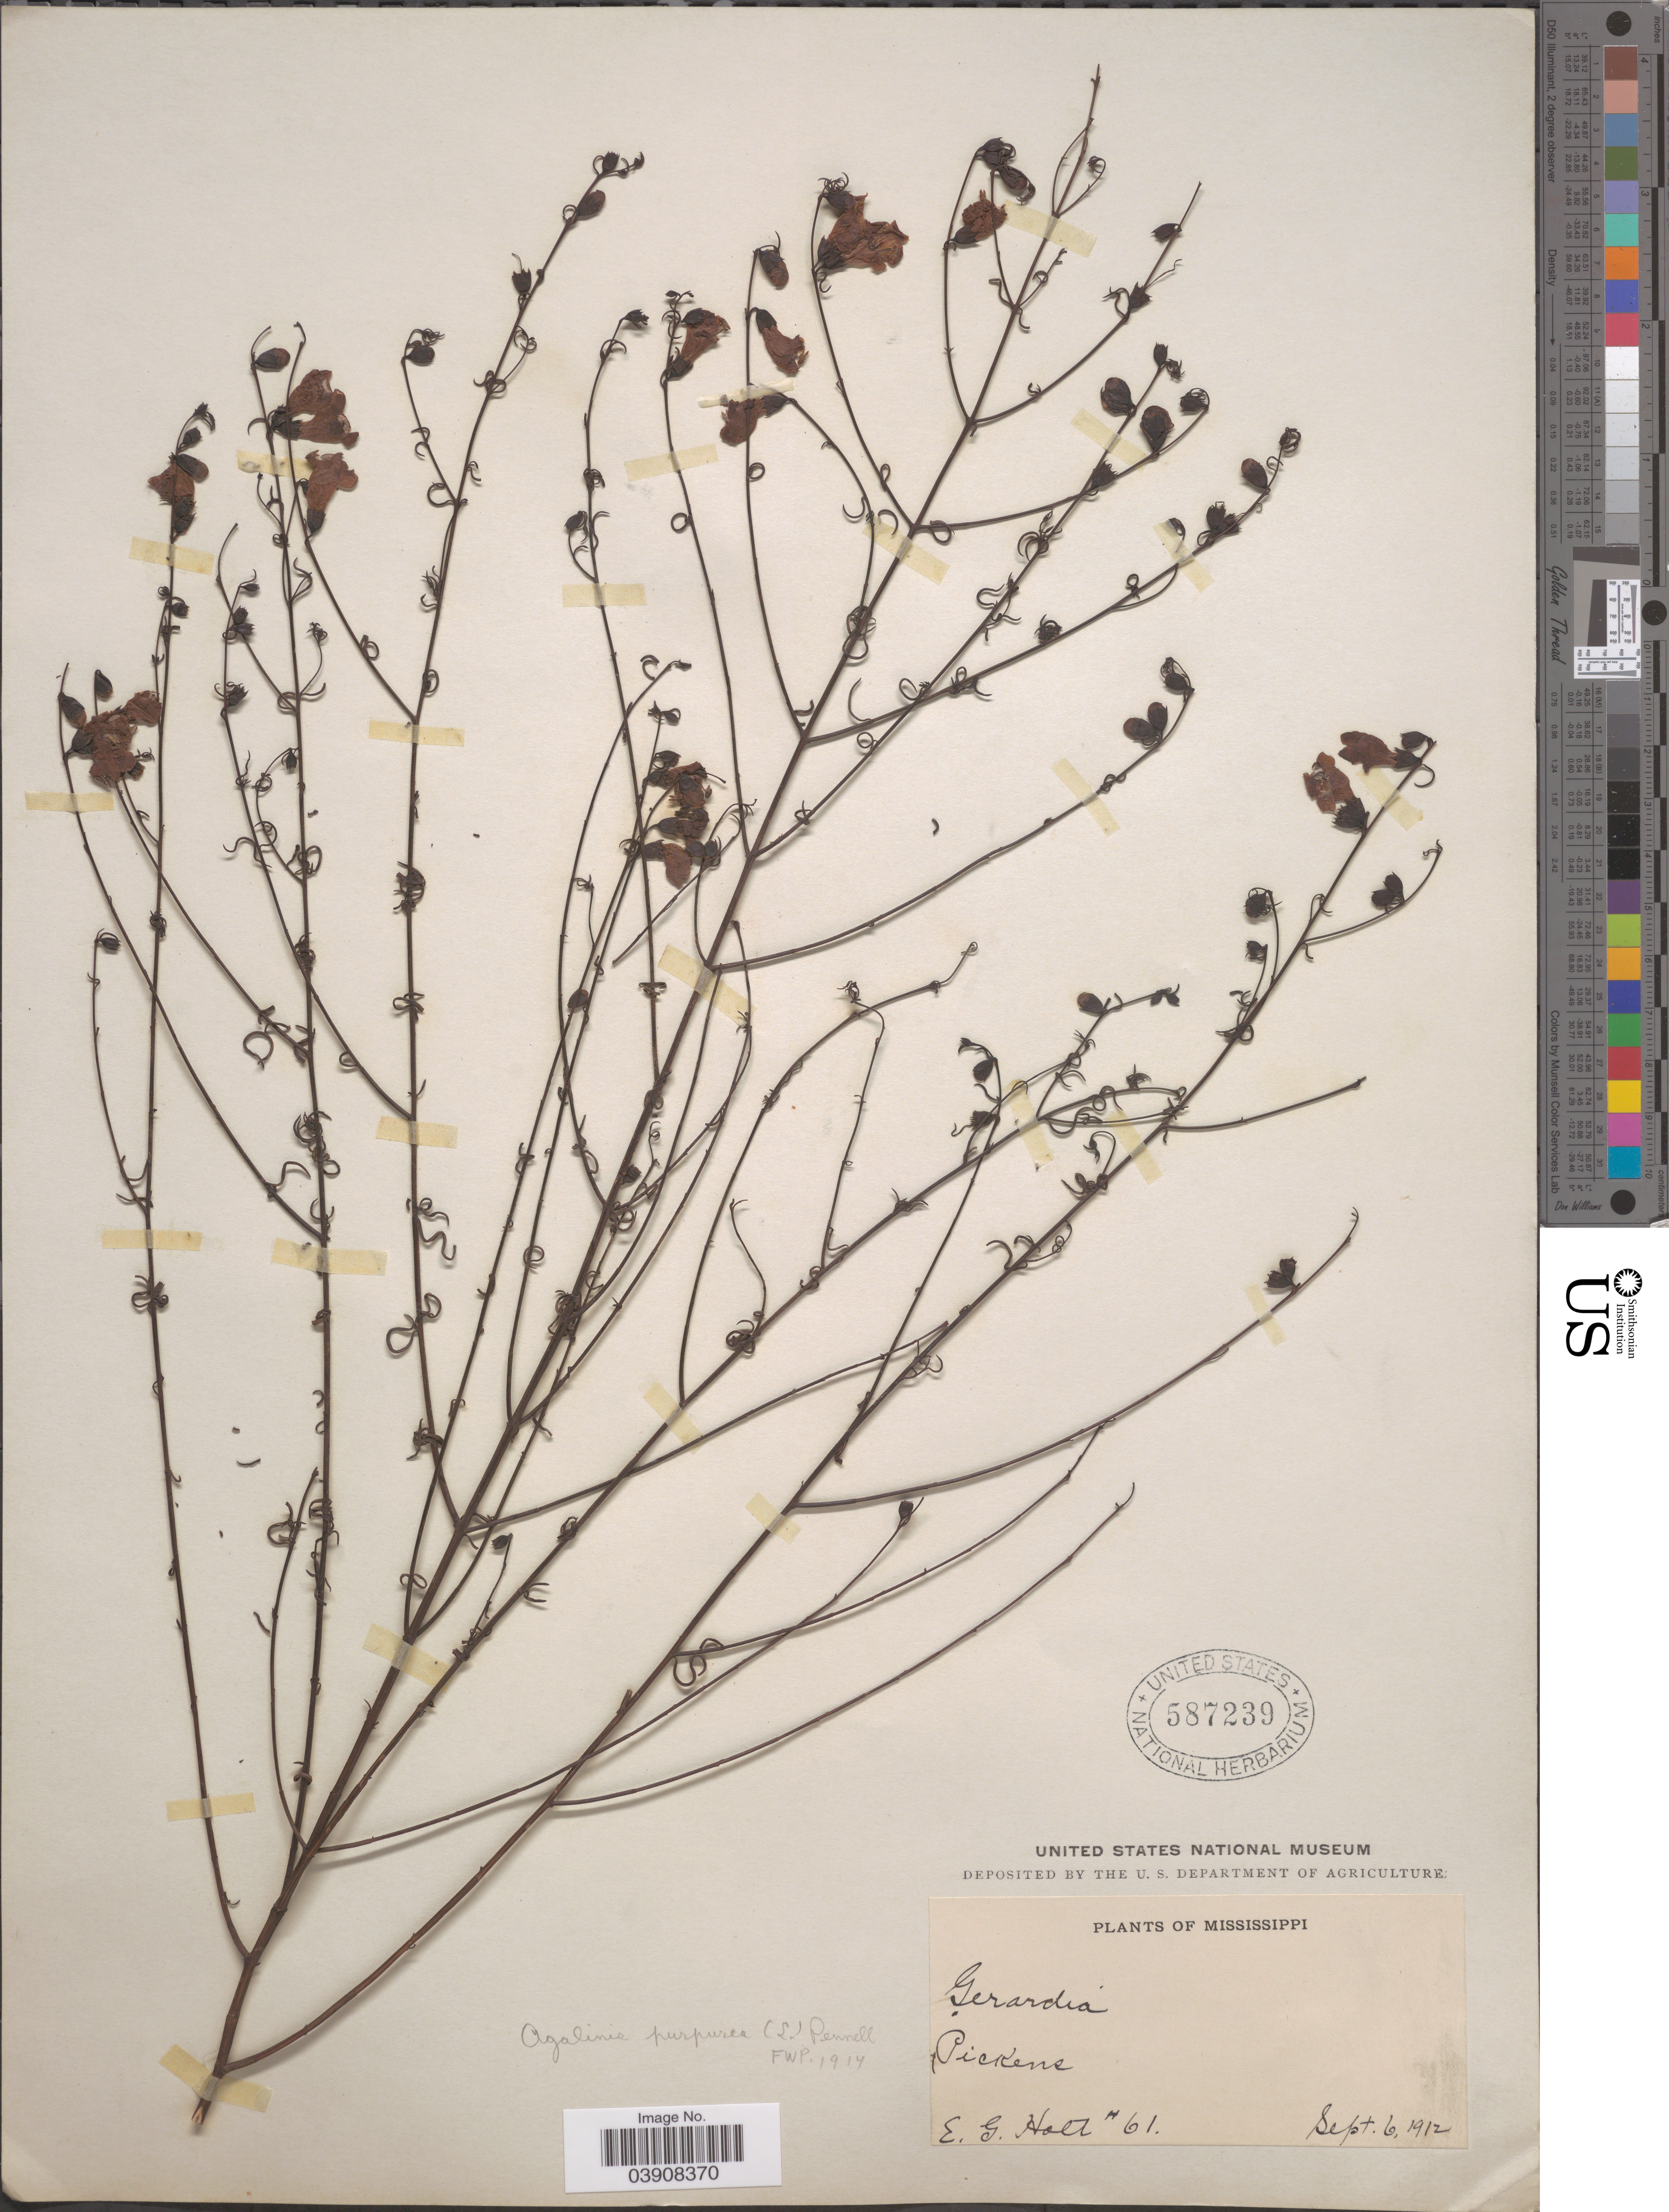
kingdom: Plantae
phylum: Tracheophyta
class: Magnoliopsida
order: Lamiales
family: Orobanchaceae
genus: Agalinis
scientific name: Agalinis purpurea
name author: (L.) Pennell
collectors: E. G. Holt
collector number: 61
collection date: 1912-09-06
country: United States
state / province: Mississippi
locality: Pickens.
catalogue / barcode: US 587239